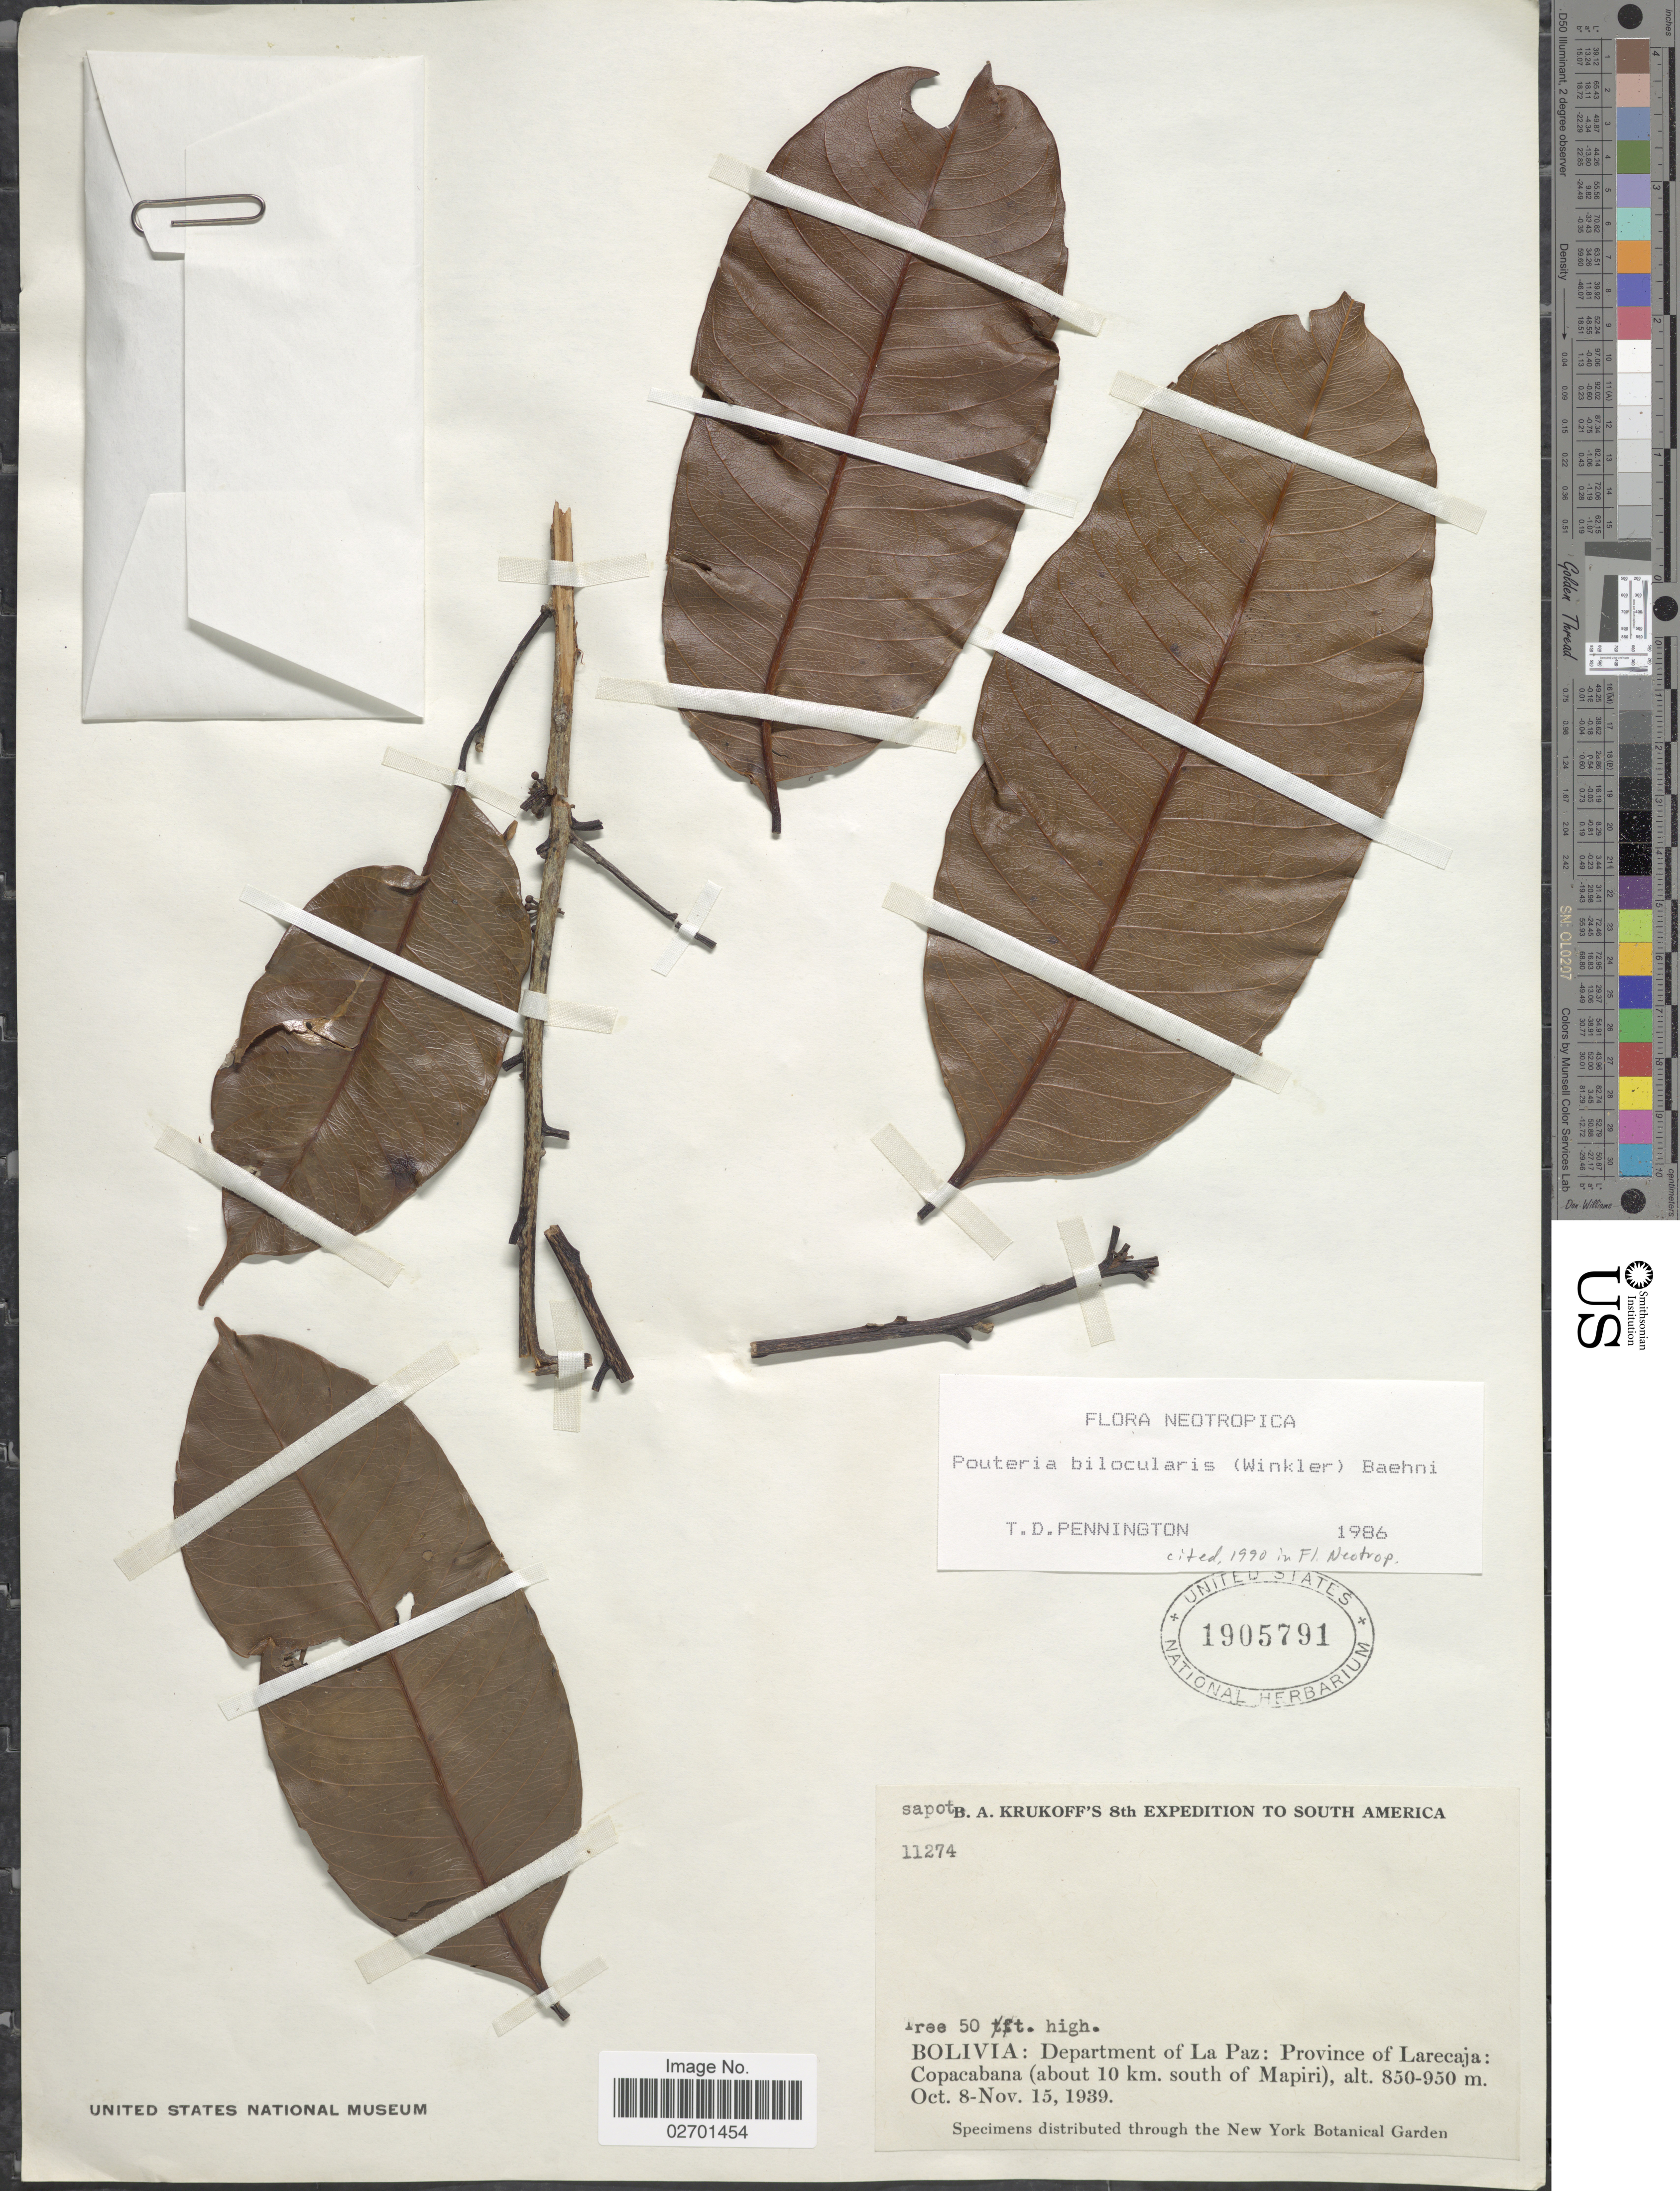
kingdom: Plantae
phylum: Tracheophyta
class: Magnoliopsida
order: Ericales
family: Sapotaceae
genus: Pouteria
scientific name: Pouteria bilocularis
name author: (H.J.P. Winkl.) Baehni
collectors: B. A. Krukoff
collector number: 11274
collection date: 1939-10-08/1939-11-15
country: Bolivia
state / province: La Paz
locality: Province of Larecaja: Copacabana (about 10 km. south of Mapiri).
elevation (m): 850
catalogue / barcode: US 1905791